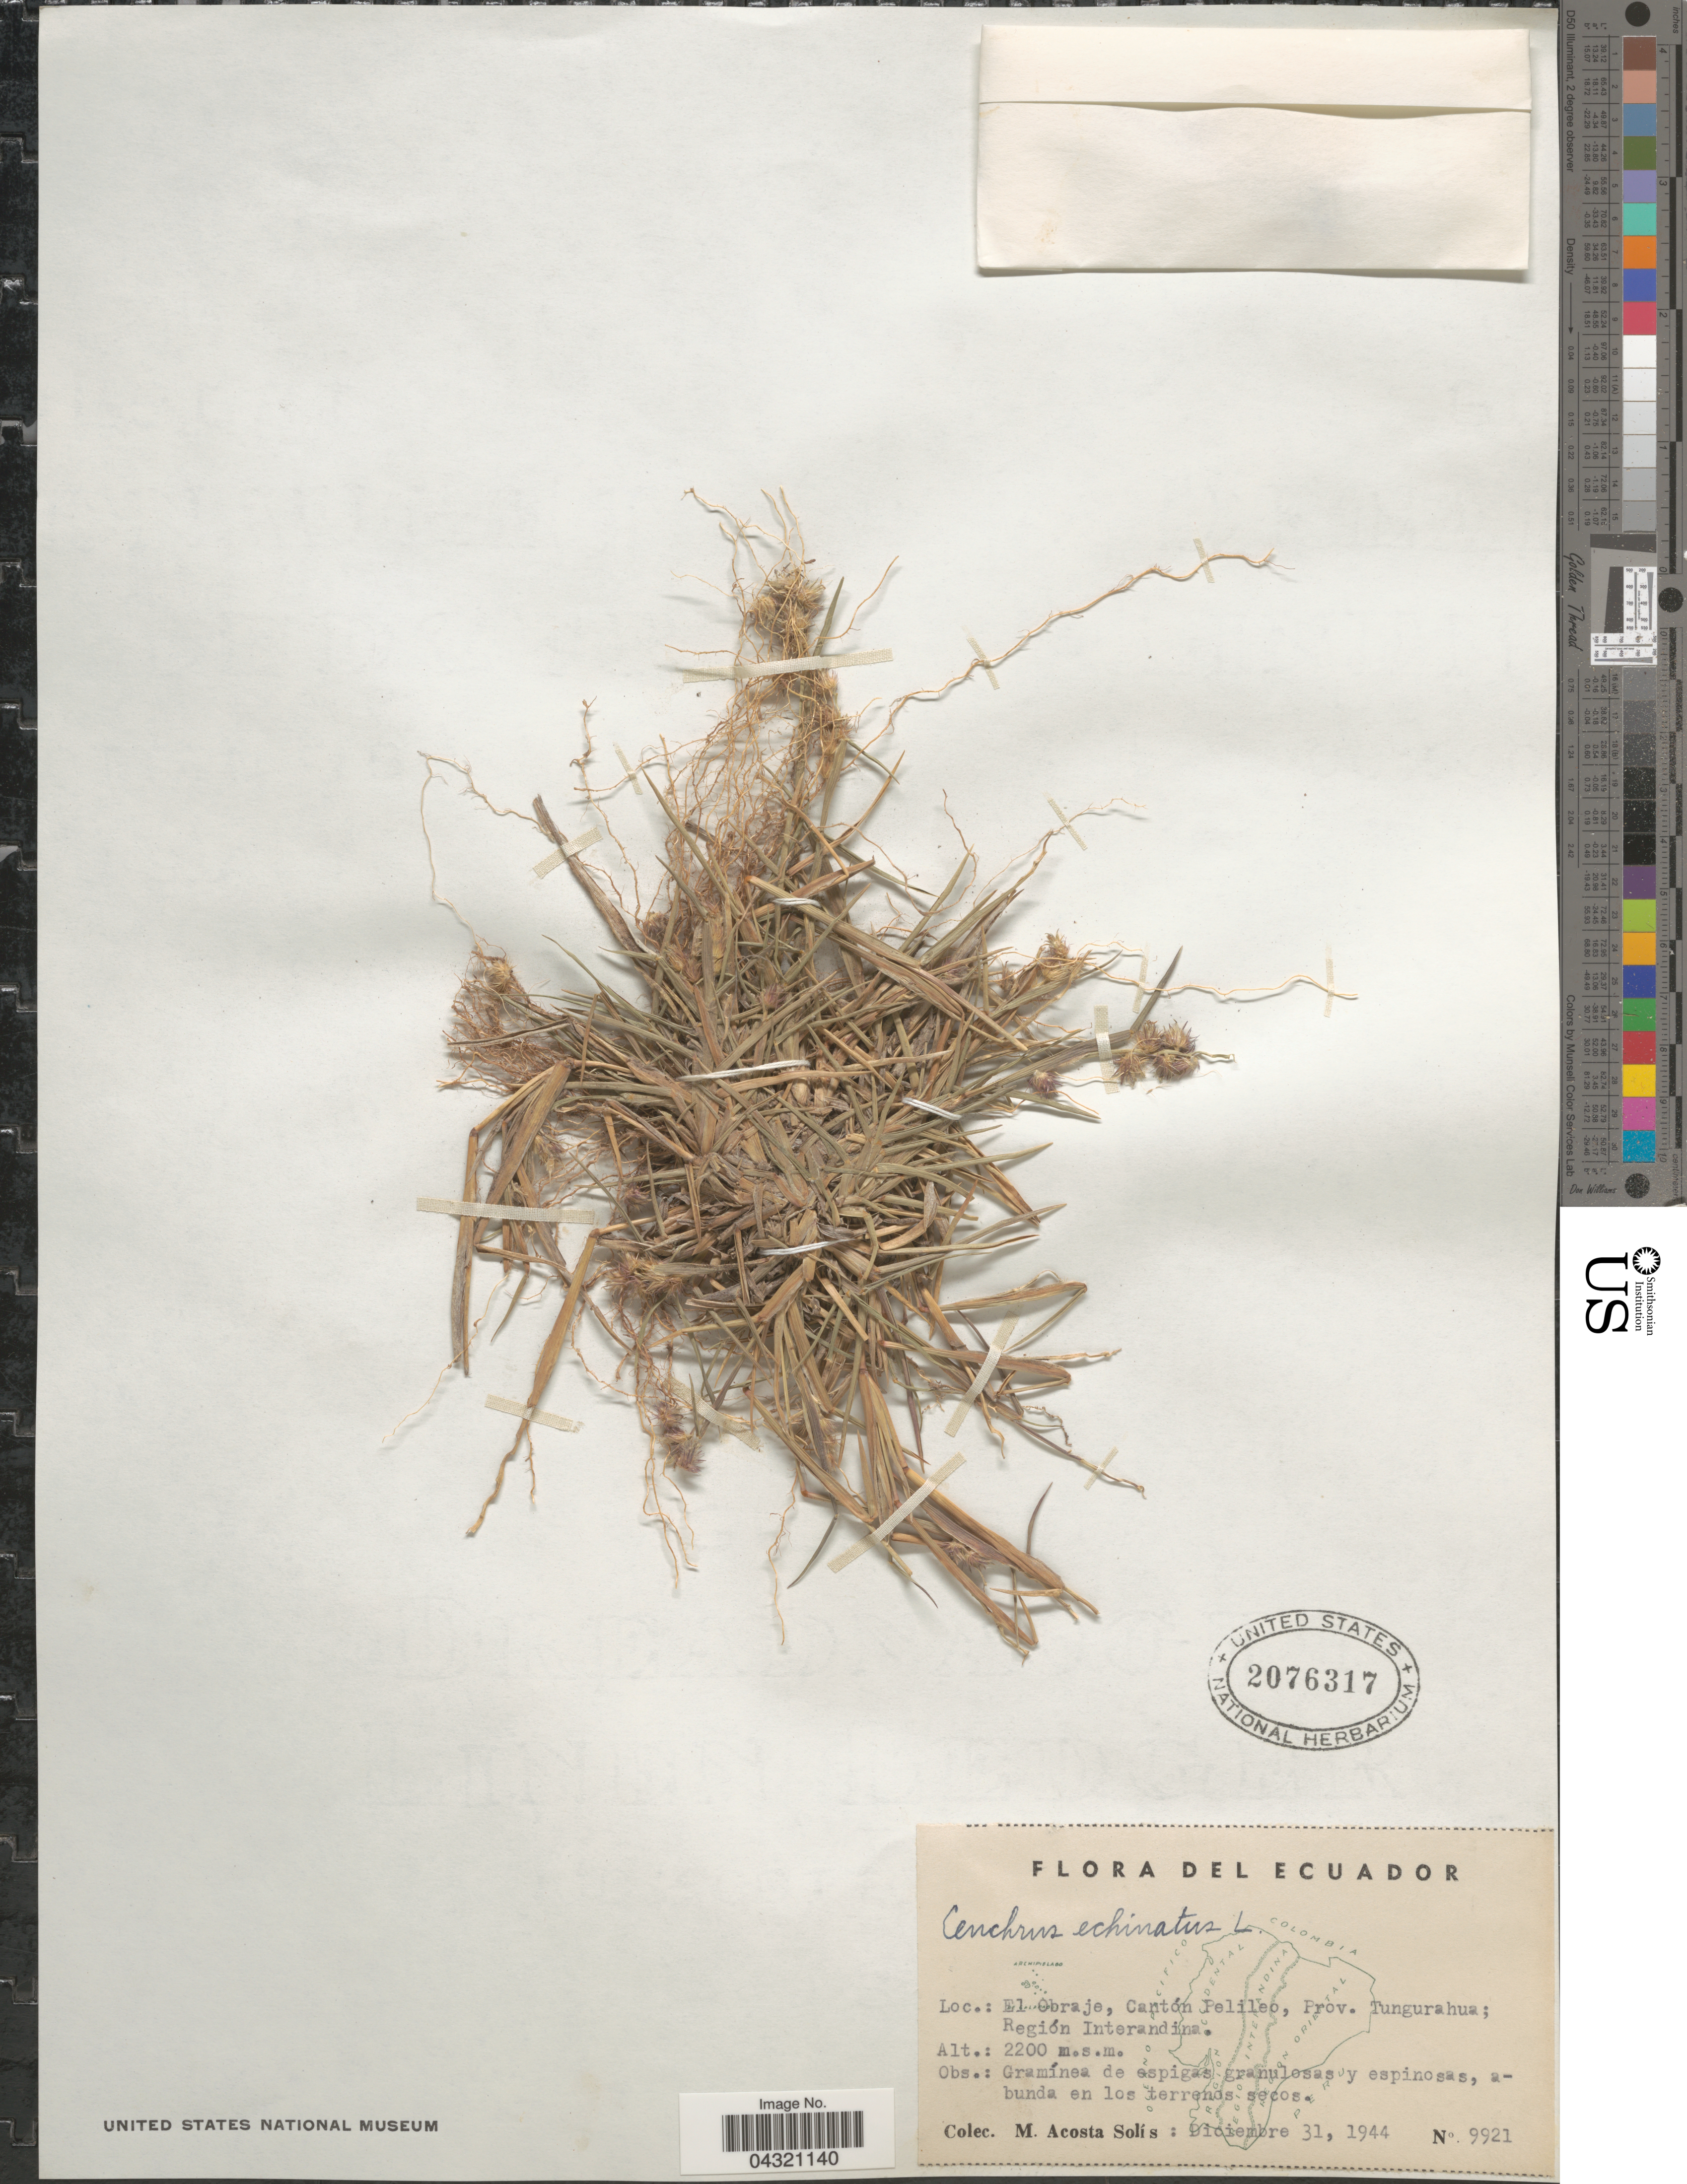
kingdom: Plantae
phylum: Tracheophyta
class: Liliopsida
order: Poales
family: Poaceae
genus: Cenchrus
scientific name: Cenchrus echinatus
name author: L.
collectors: M. Acosta Solis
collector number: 9921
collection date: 1944-12-31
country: Ecuador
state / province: Tungurahua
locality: El Obraje, Cantón Pelileo; Región Interandina.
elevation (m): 2200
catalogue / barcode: US 2076317